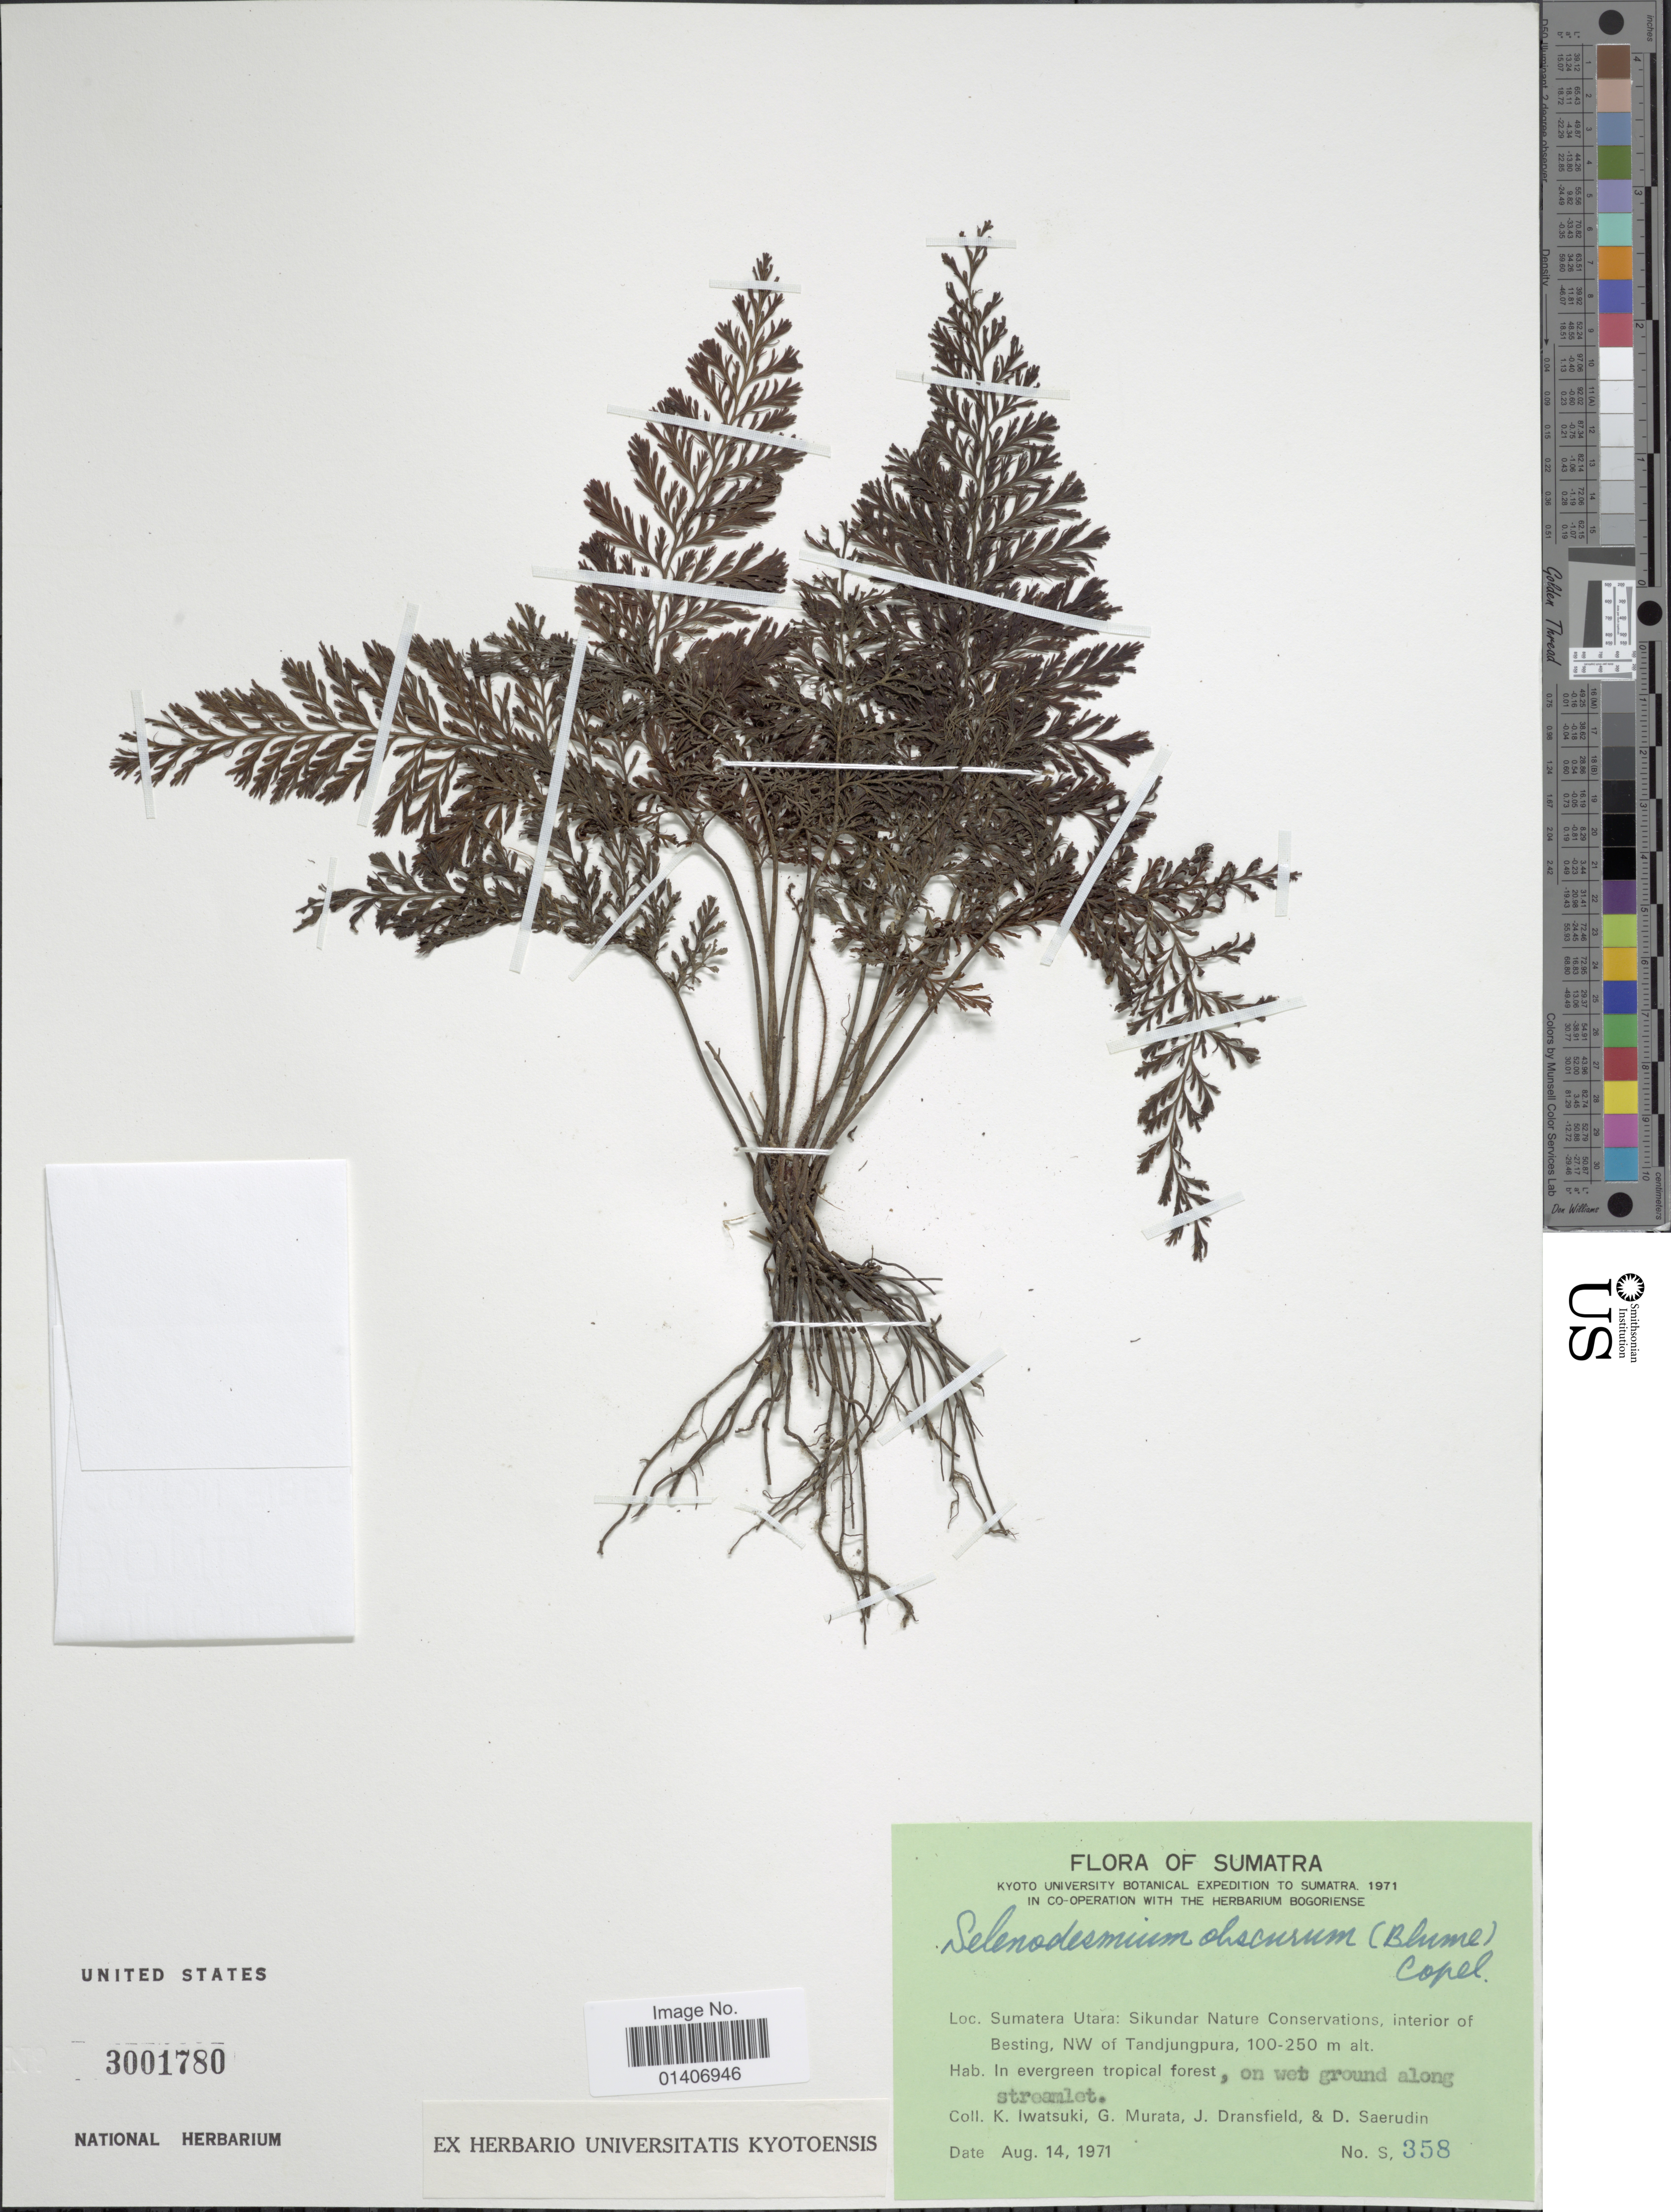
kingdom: Plantae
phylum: Tracheophyta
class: Polypodiopsida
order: Hymenophyllales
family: Hymenophyllaceae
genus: Abrodictyum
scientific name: Abrodictyum obscurum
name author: (Blume) Ebihara & K. Iwats.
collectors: K. Iwatsuki, G. Murata, J. Dransfield & D. Saerudin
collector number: S358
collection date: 1971-08-14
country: Indonesia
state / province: Sumatra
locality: Sumatra, Sumatera Utara: Sikundar Nature Conservations, interior of Besting, NW of Tandjungpura, in evergreen forest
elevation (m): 100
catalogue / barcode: US 3001780